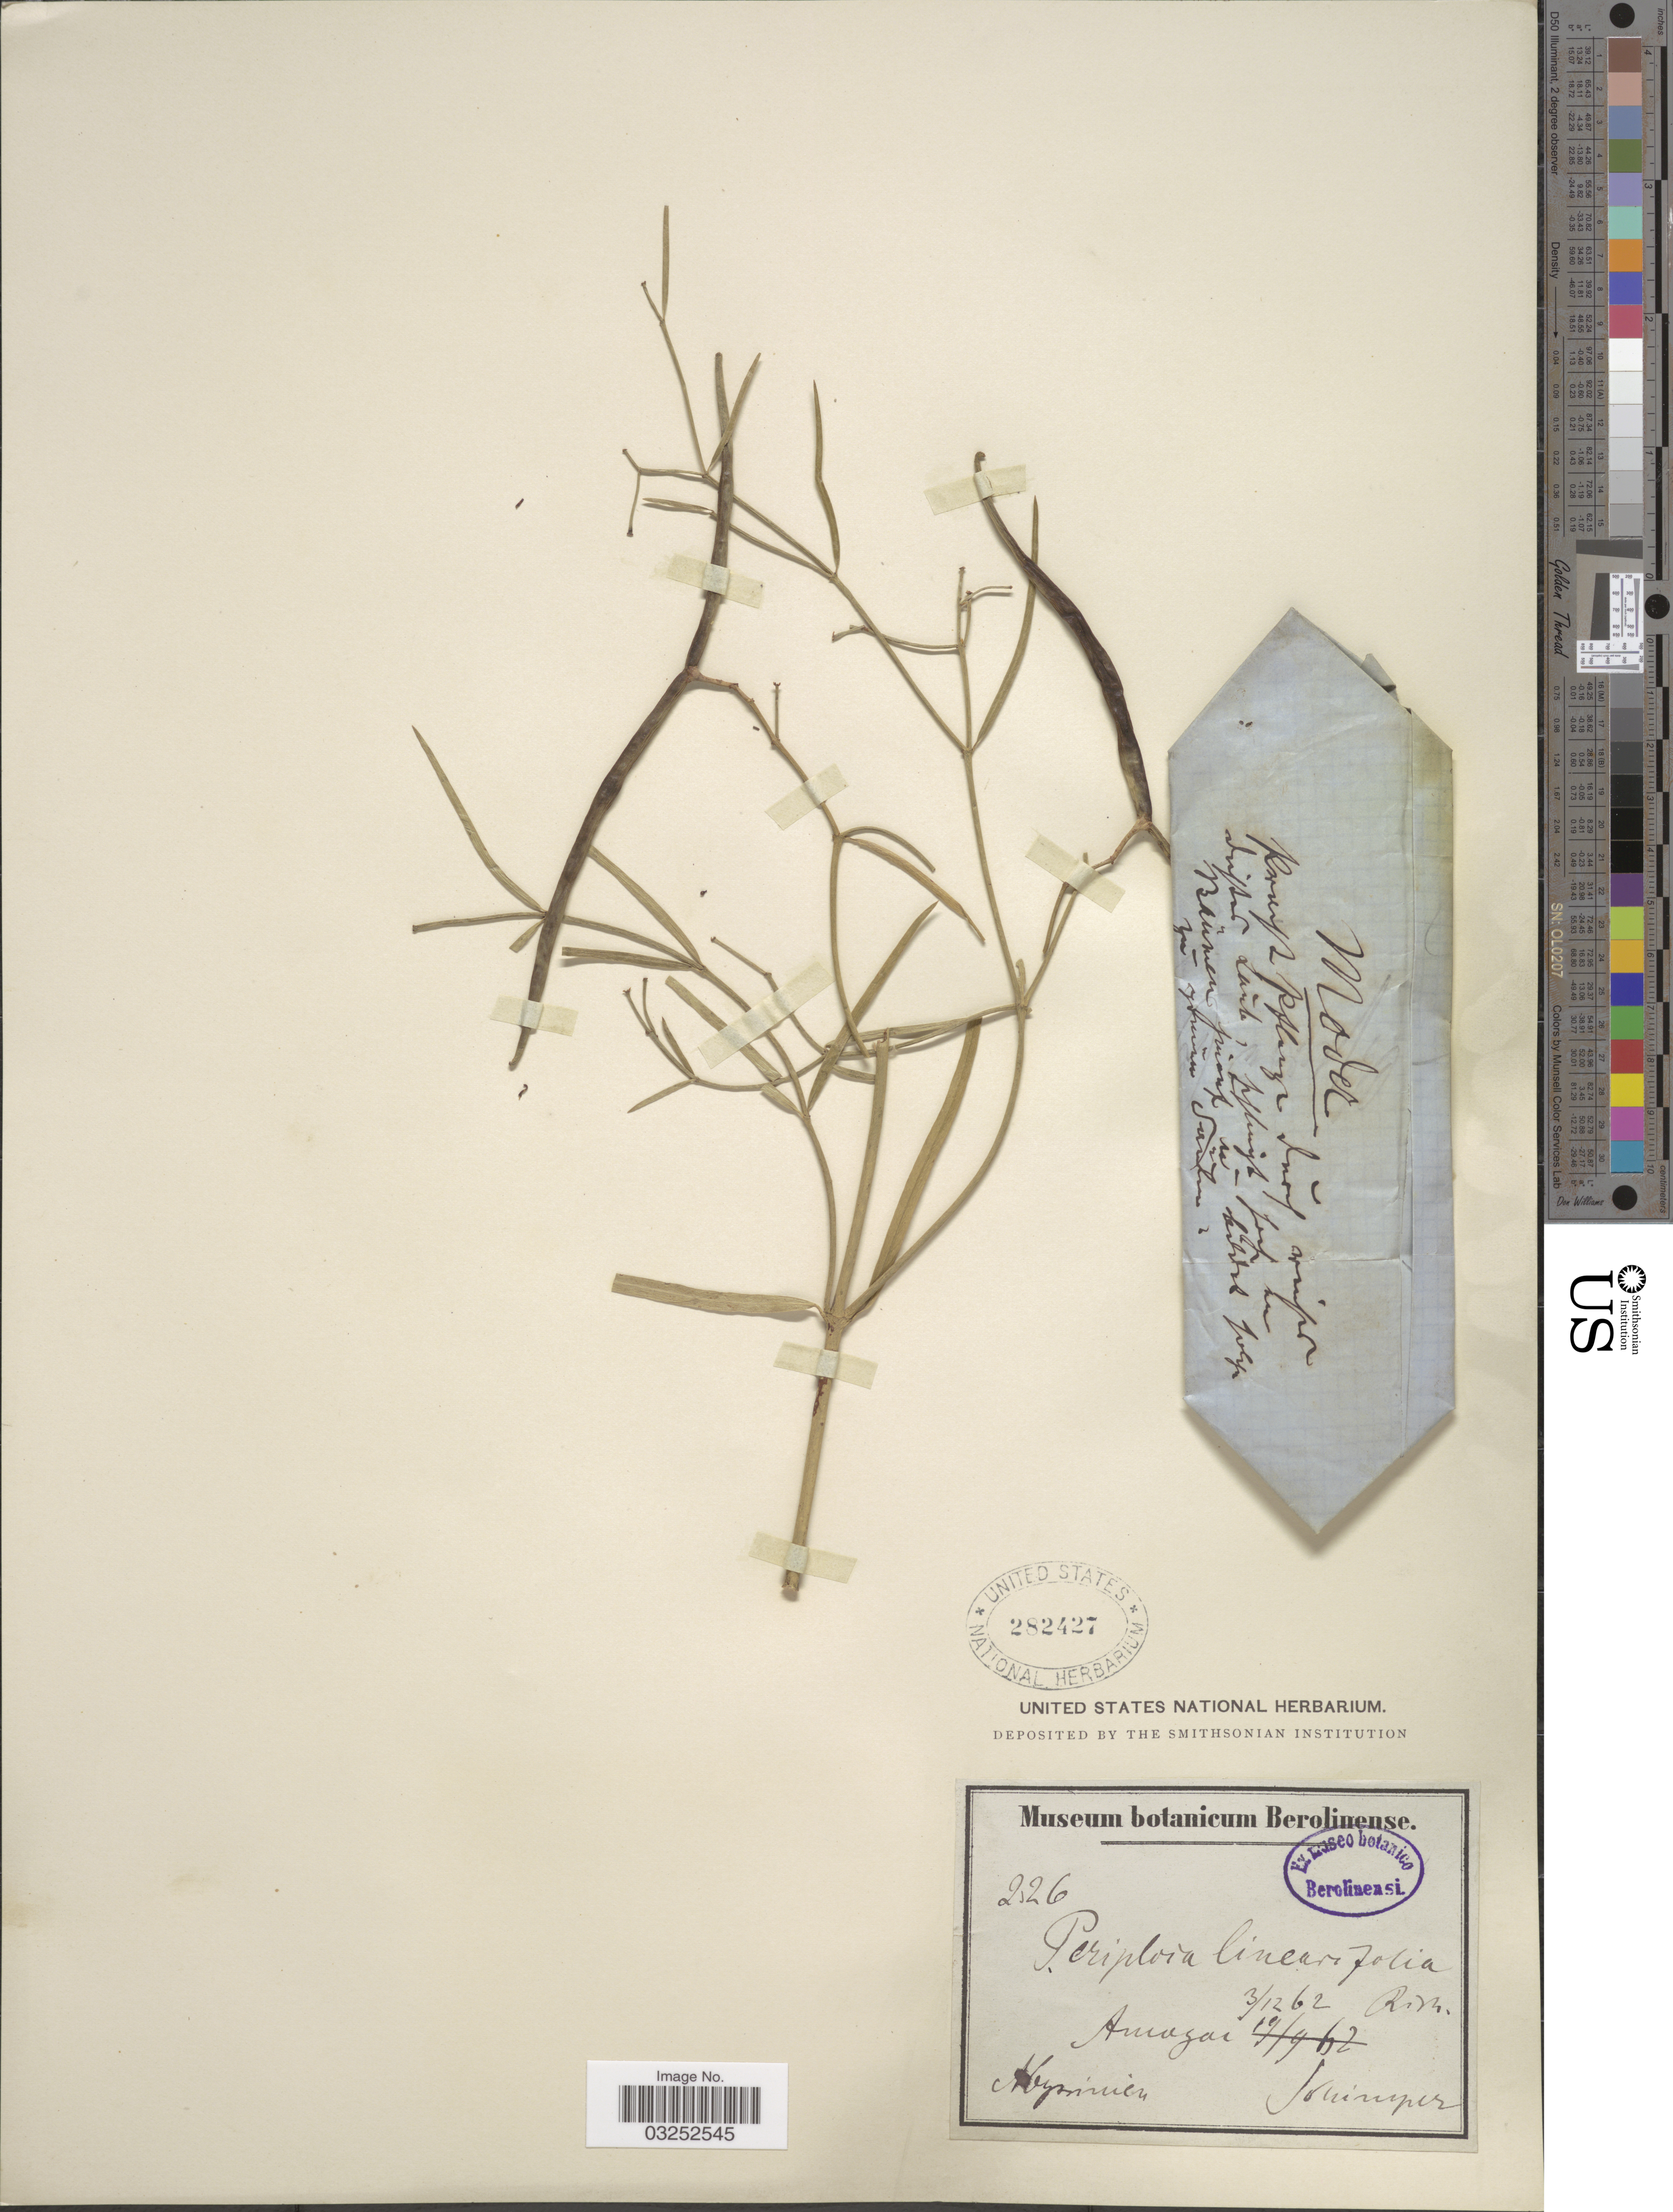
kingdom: Plantae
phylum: Tracheophyta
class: Magnoliopsida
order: Gentianales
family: Apocynaceae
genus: Periploca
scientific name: Periploca linearifolia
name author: Rich. & Quart.-Dill.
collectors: -. Schimper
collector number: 226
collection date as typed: Transcribed d/m/y: 3/12/62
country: Eritrea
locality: Amazai [interpreted], Abyssinien.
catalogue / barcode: US 282427